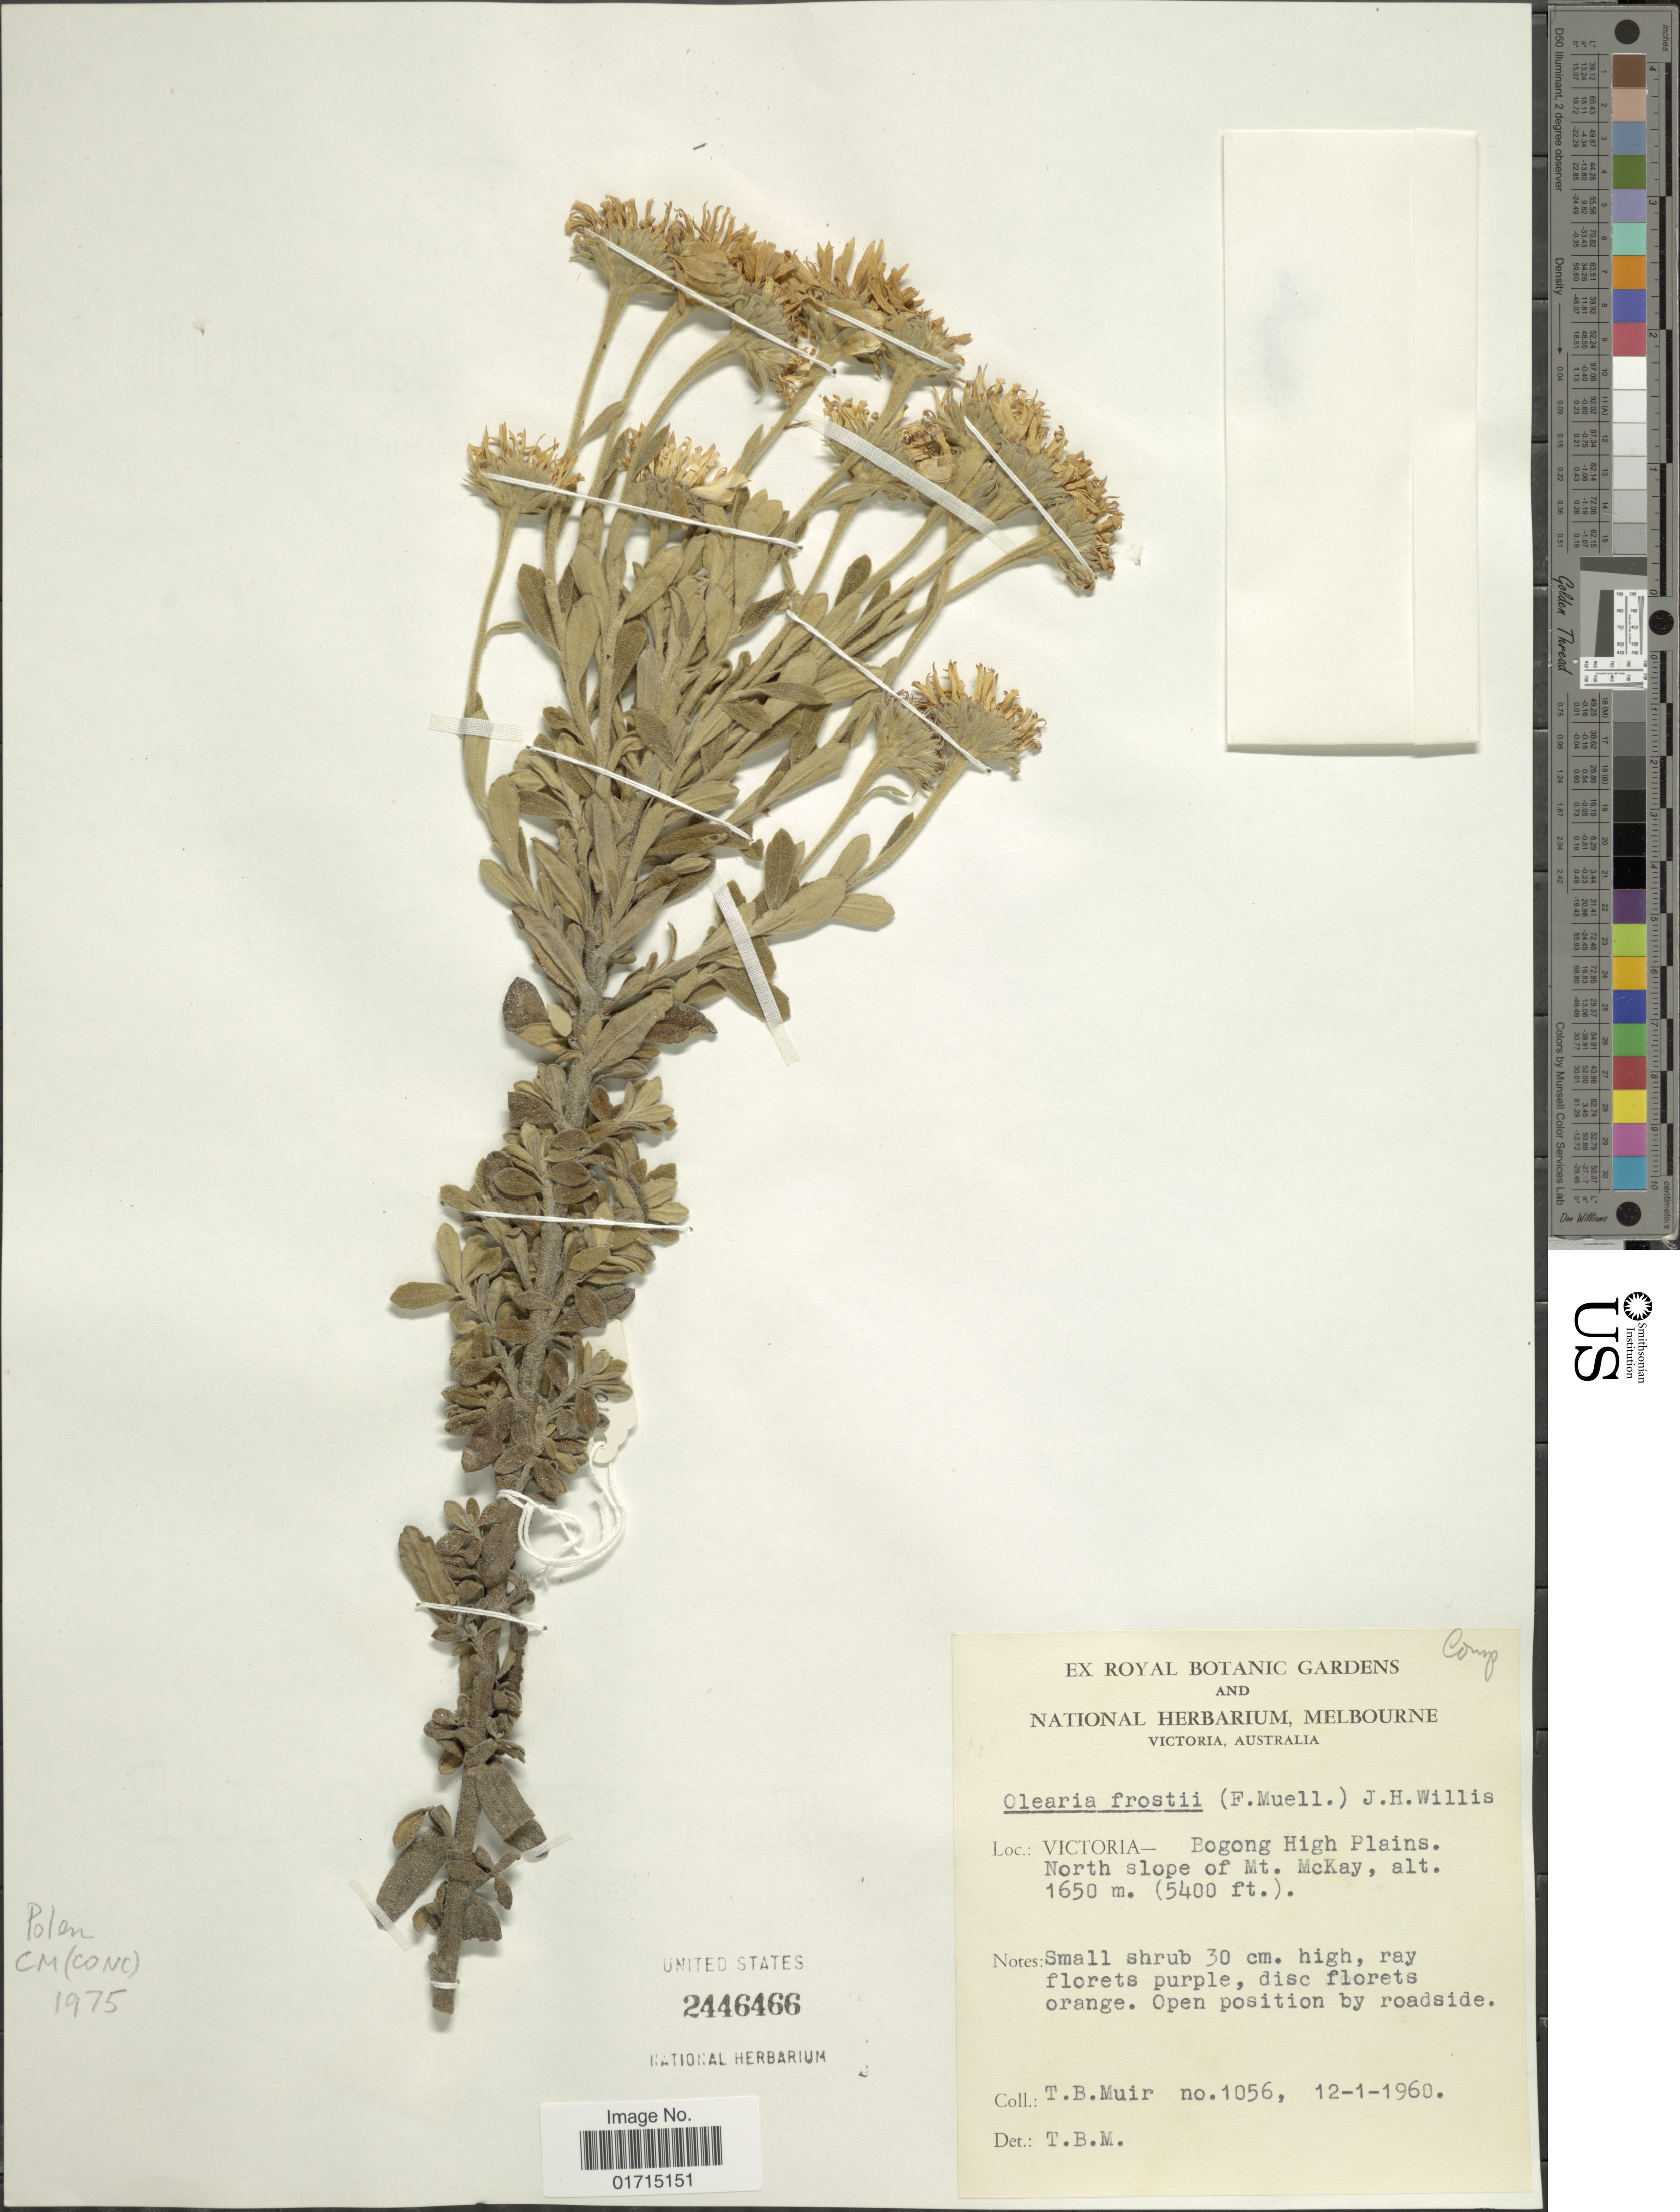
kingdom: Plantae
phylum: Tracheophyta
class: Magnoliopsida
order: Asterales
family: Asteraceae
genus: Olearia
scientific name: Olearia frostii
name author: F. Muell.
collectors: T. Muir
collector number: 1056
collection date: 1960-01-12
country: Australia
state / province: Victoria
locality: Victoria-Bogong High Plains. North slope of Mt. McKay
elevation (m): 1650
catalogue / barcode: US 2446466